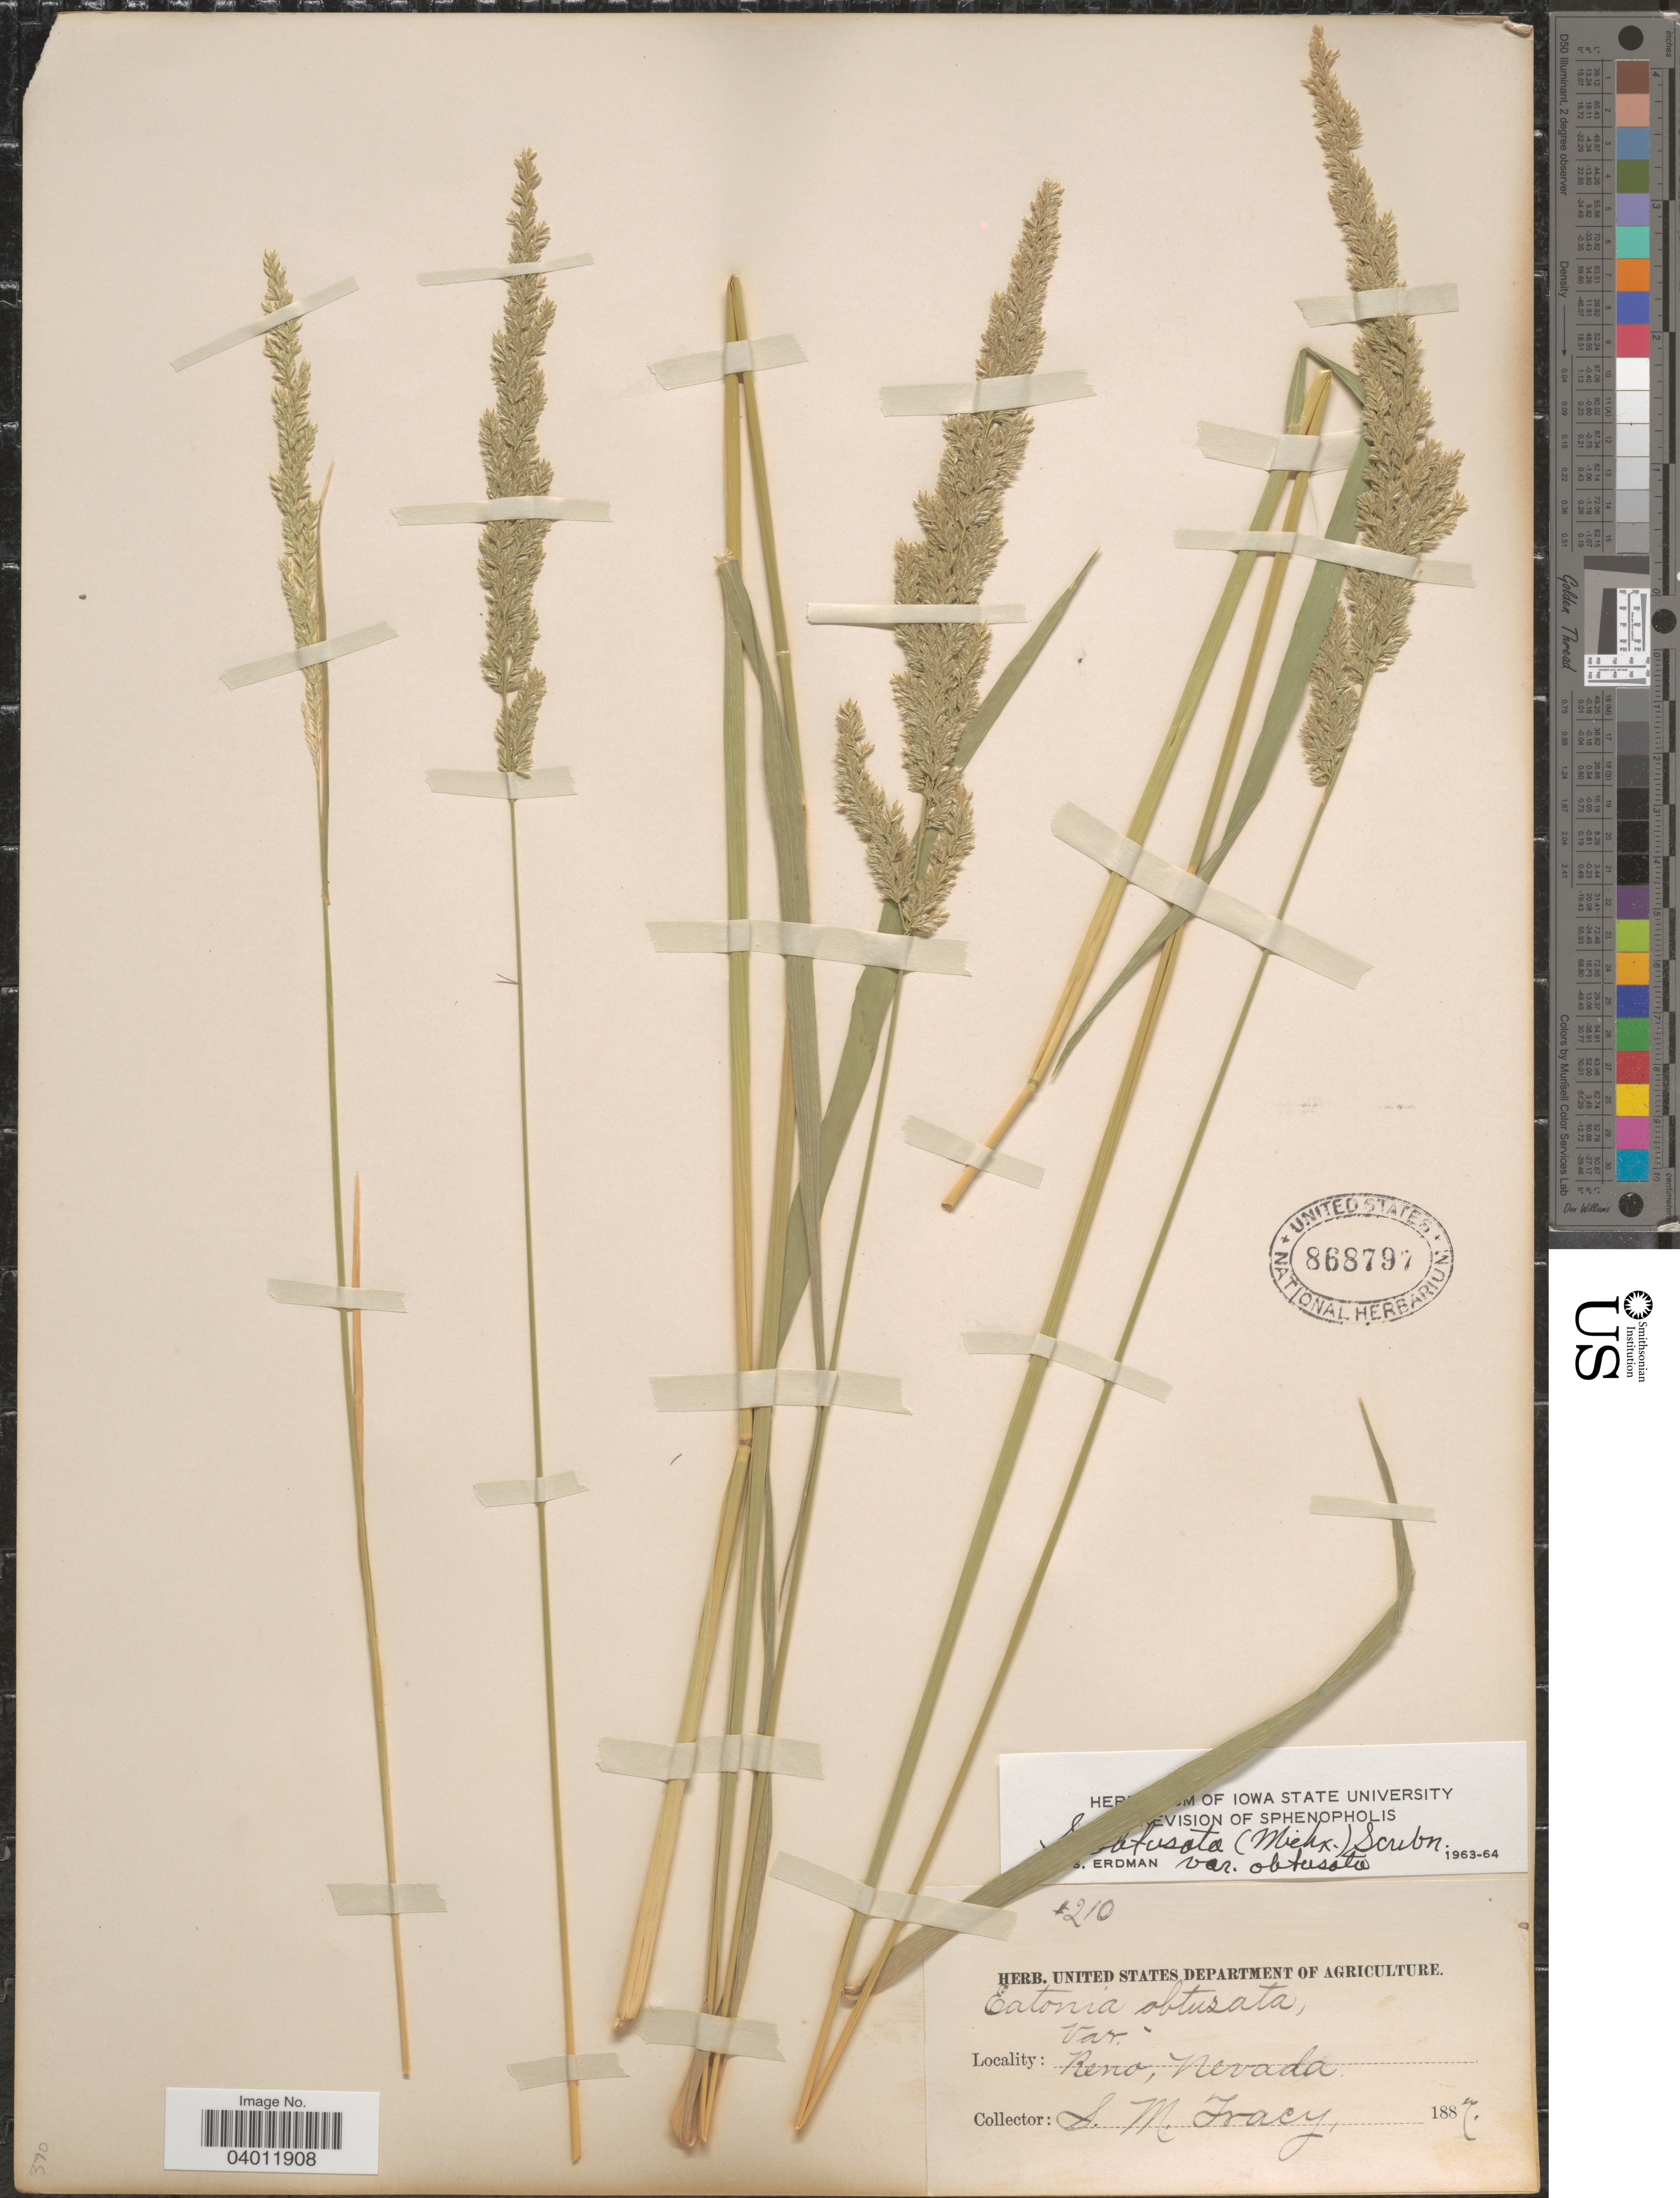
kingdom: Plantae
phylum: Tracheophyta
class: Liliopsida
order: Poales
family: Poaceae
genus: Sphenopholis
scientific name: Sphenopholis obtusata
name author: (Michx.) Scribn.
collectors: S. M. Tracy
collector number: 210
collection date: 1887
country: United States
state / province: Nevada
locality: Reno.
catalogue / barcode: US 868797